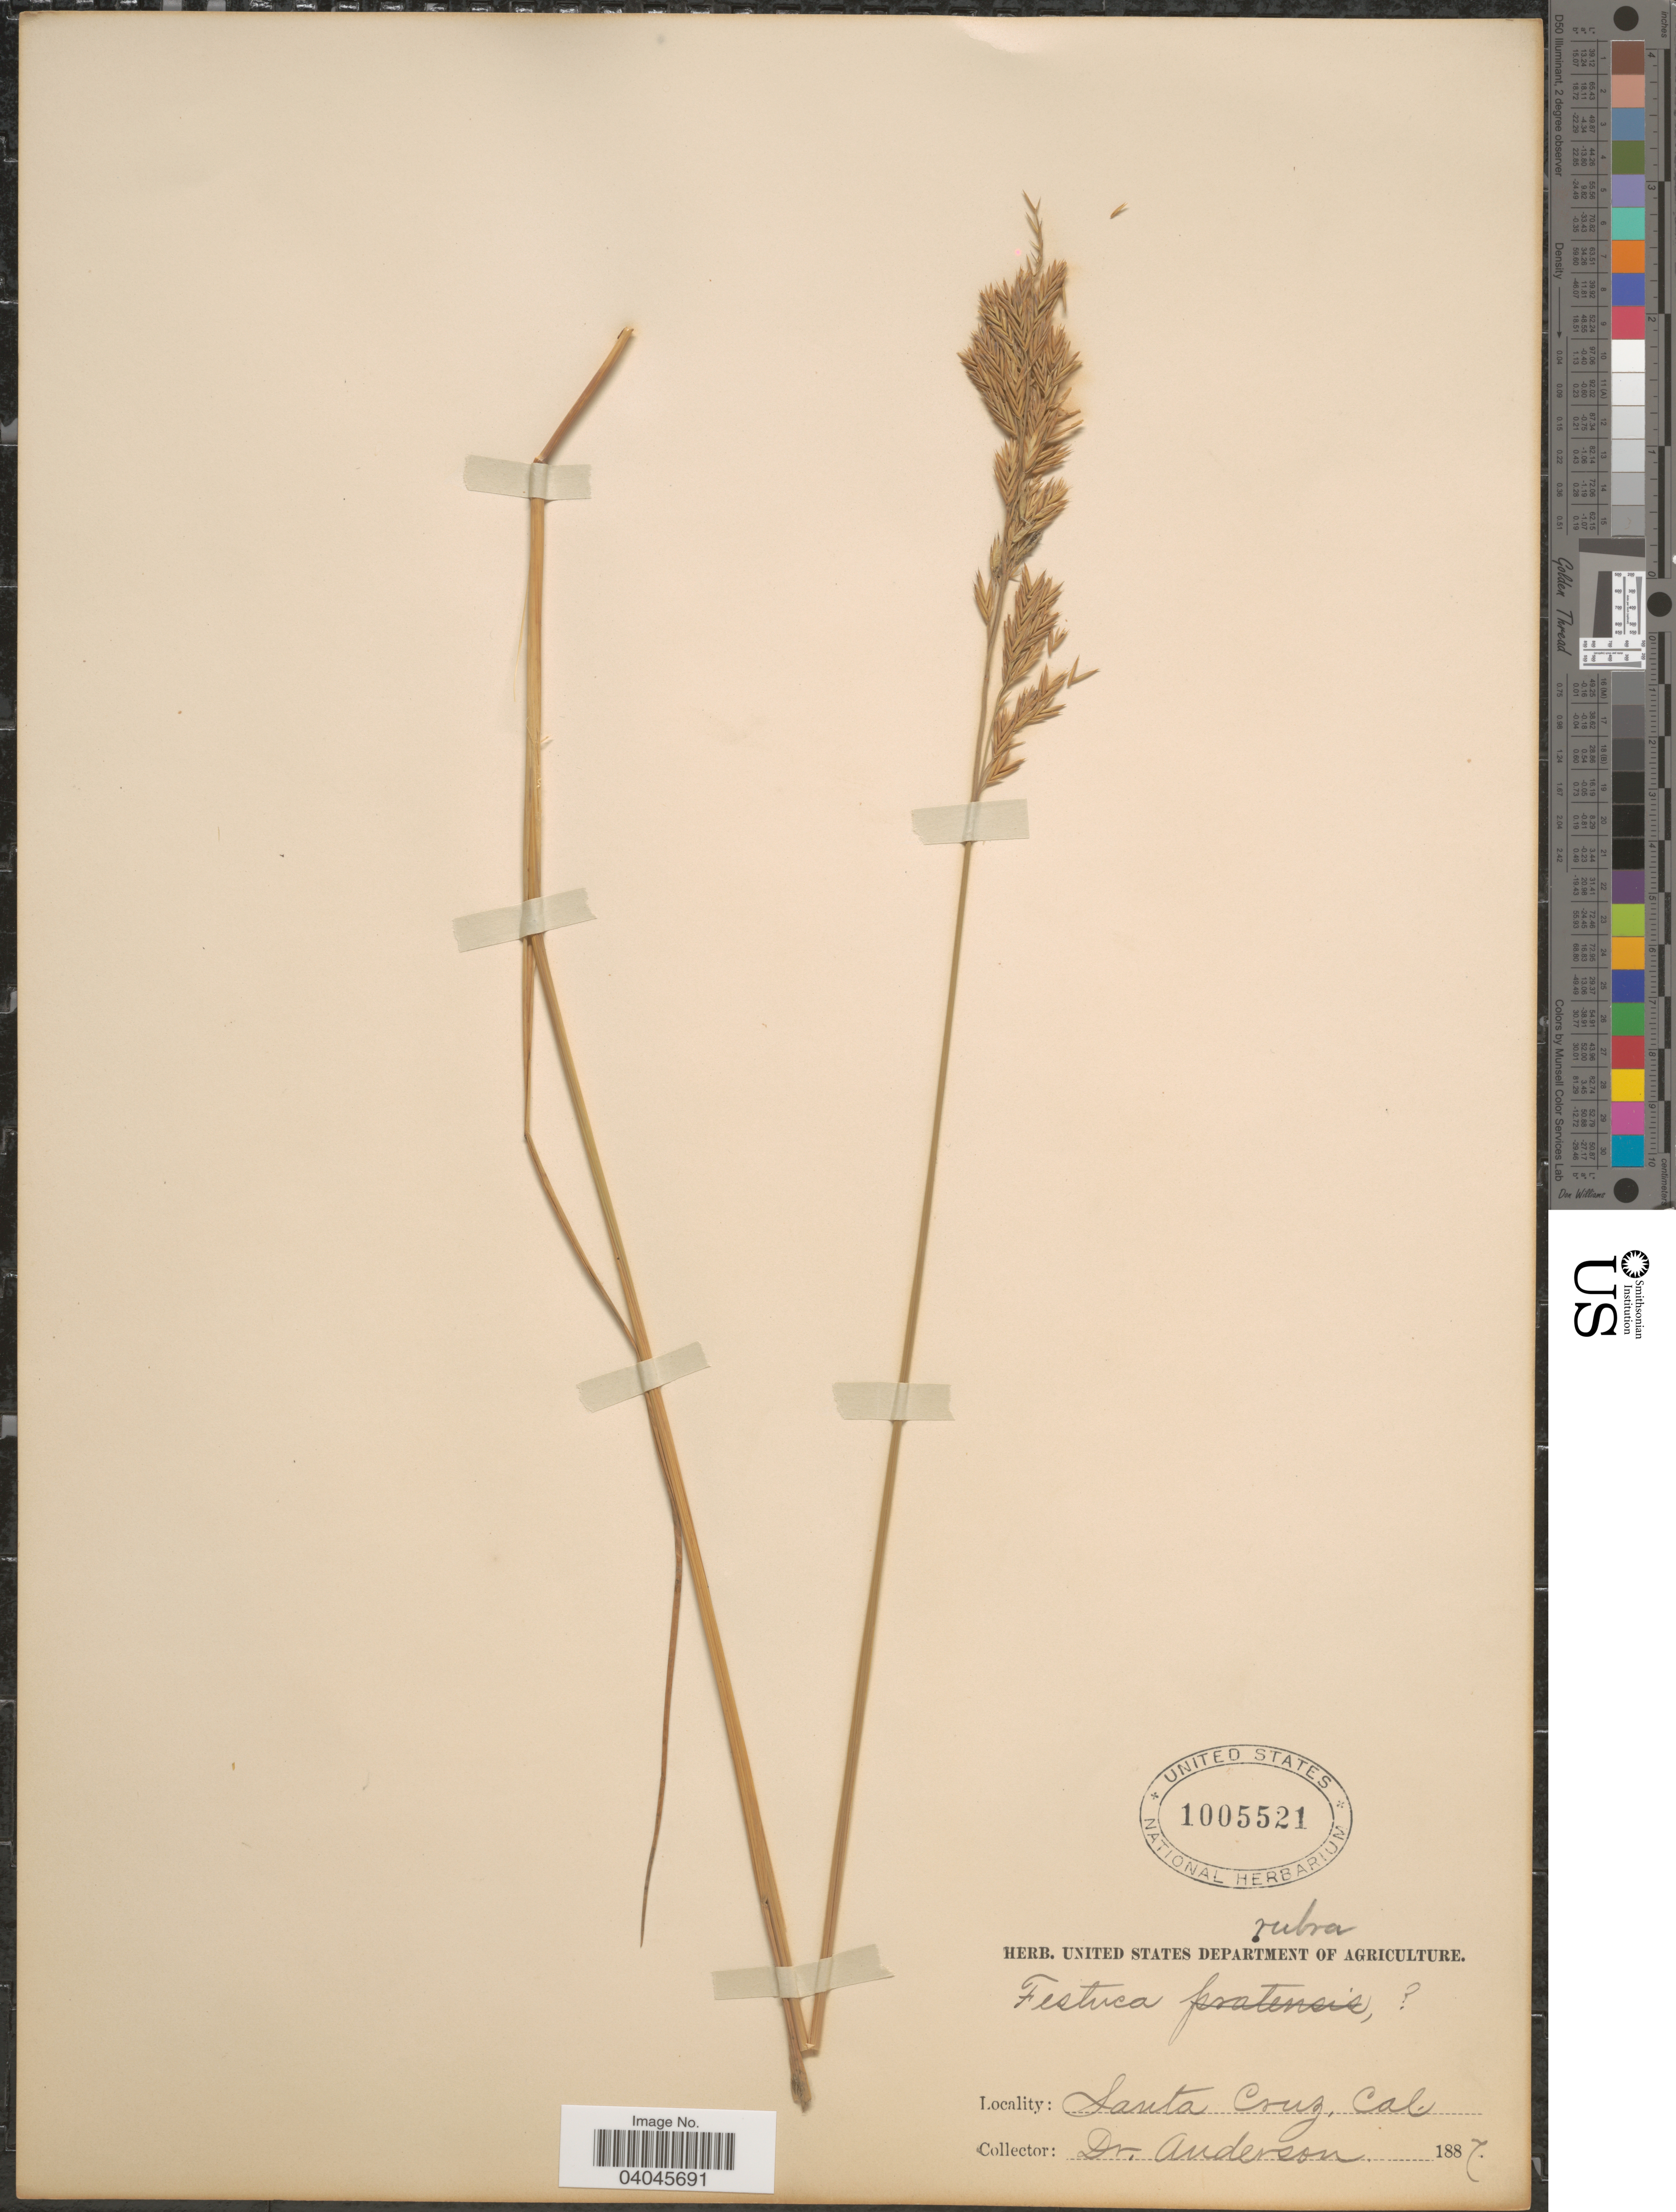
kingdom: Plantae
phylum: Tracheophyta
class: Liliopsida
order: Poales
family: Poaceae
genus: Festuca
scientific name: Festuca rubra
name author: L.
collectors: -. Anderson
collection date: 1887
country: United States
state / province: California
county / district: Santa Cruz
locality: Santa Cruz.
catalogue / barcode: US 1005521